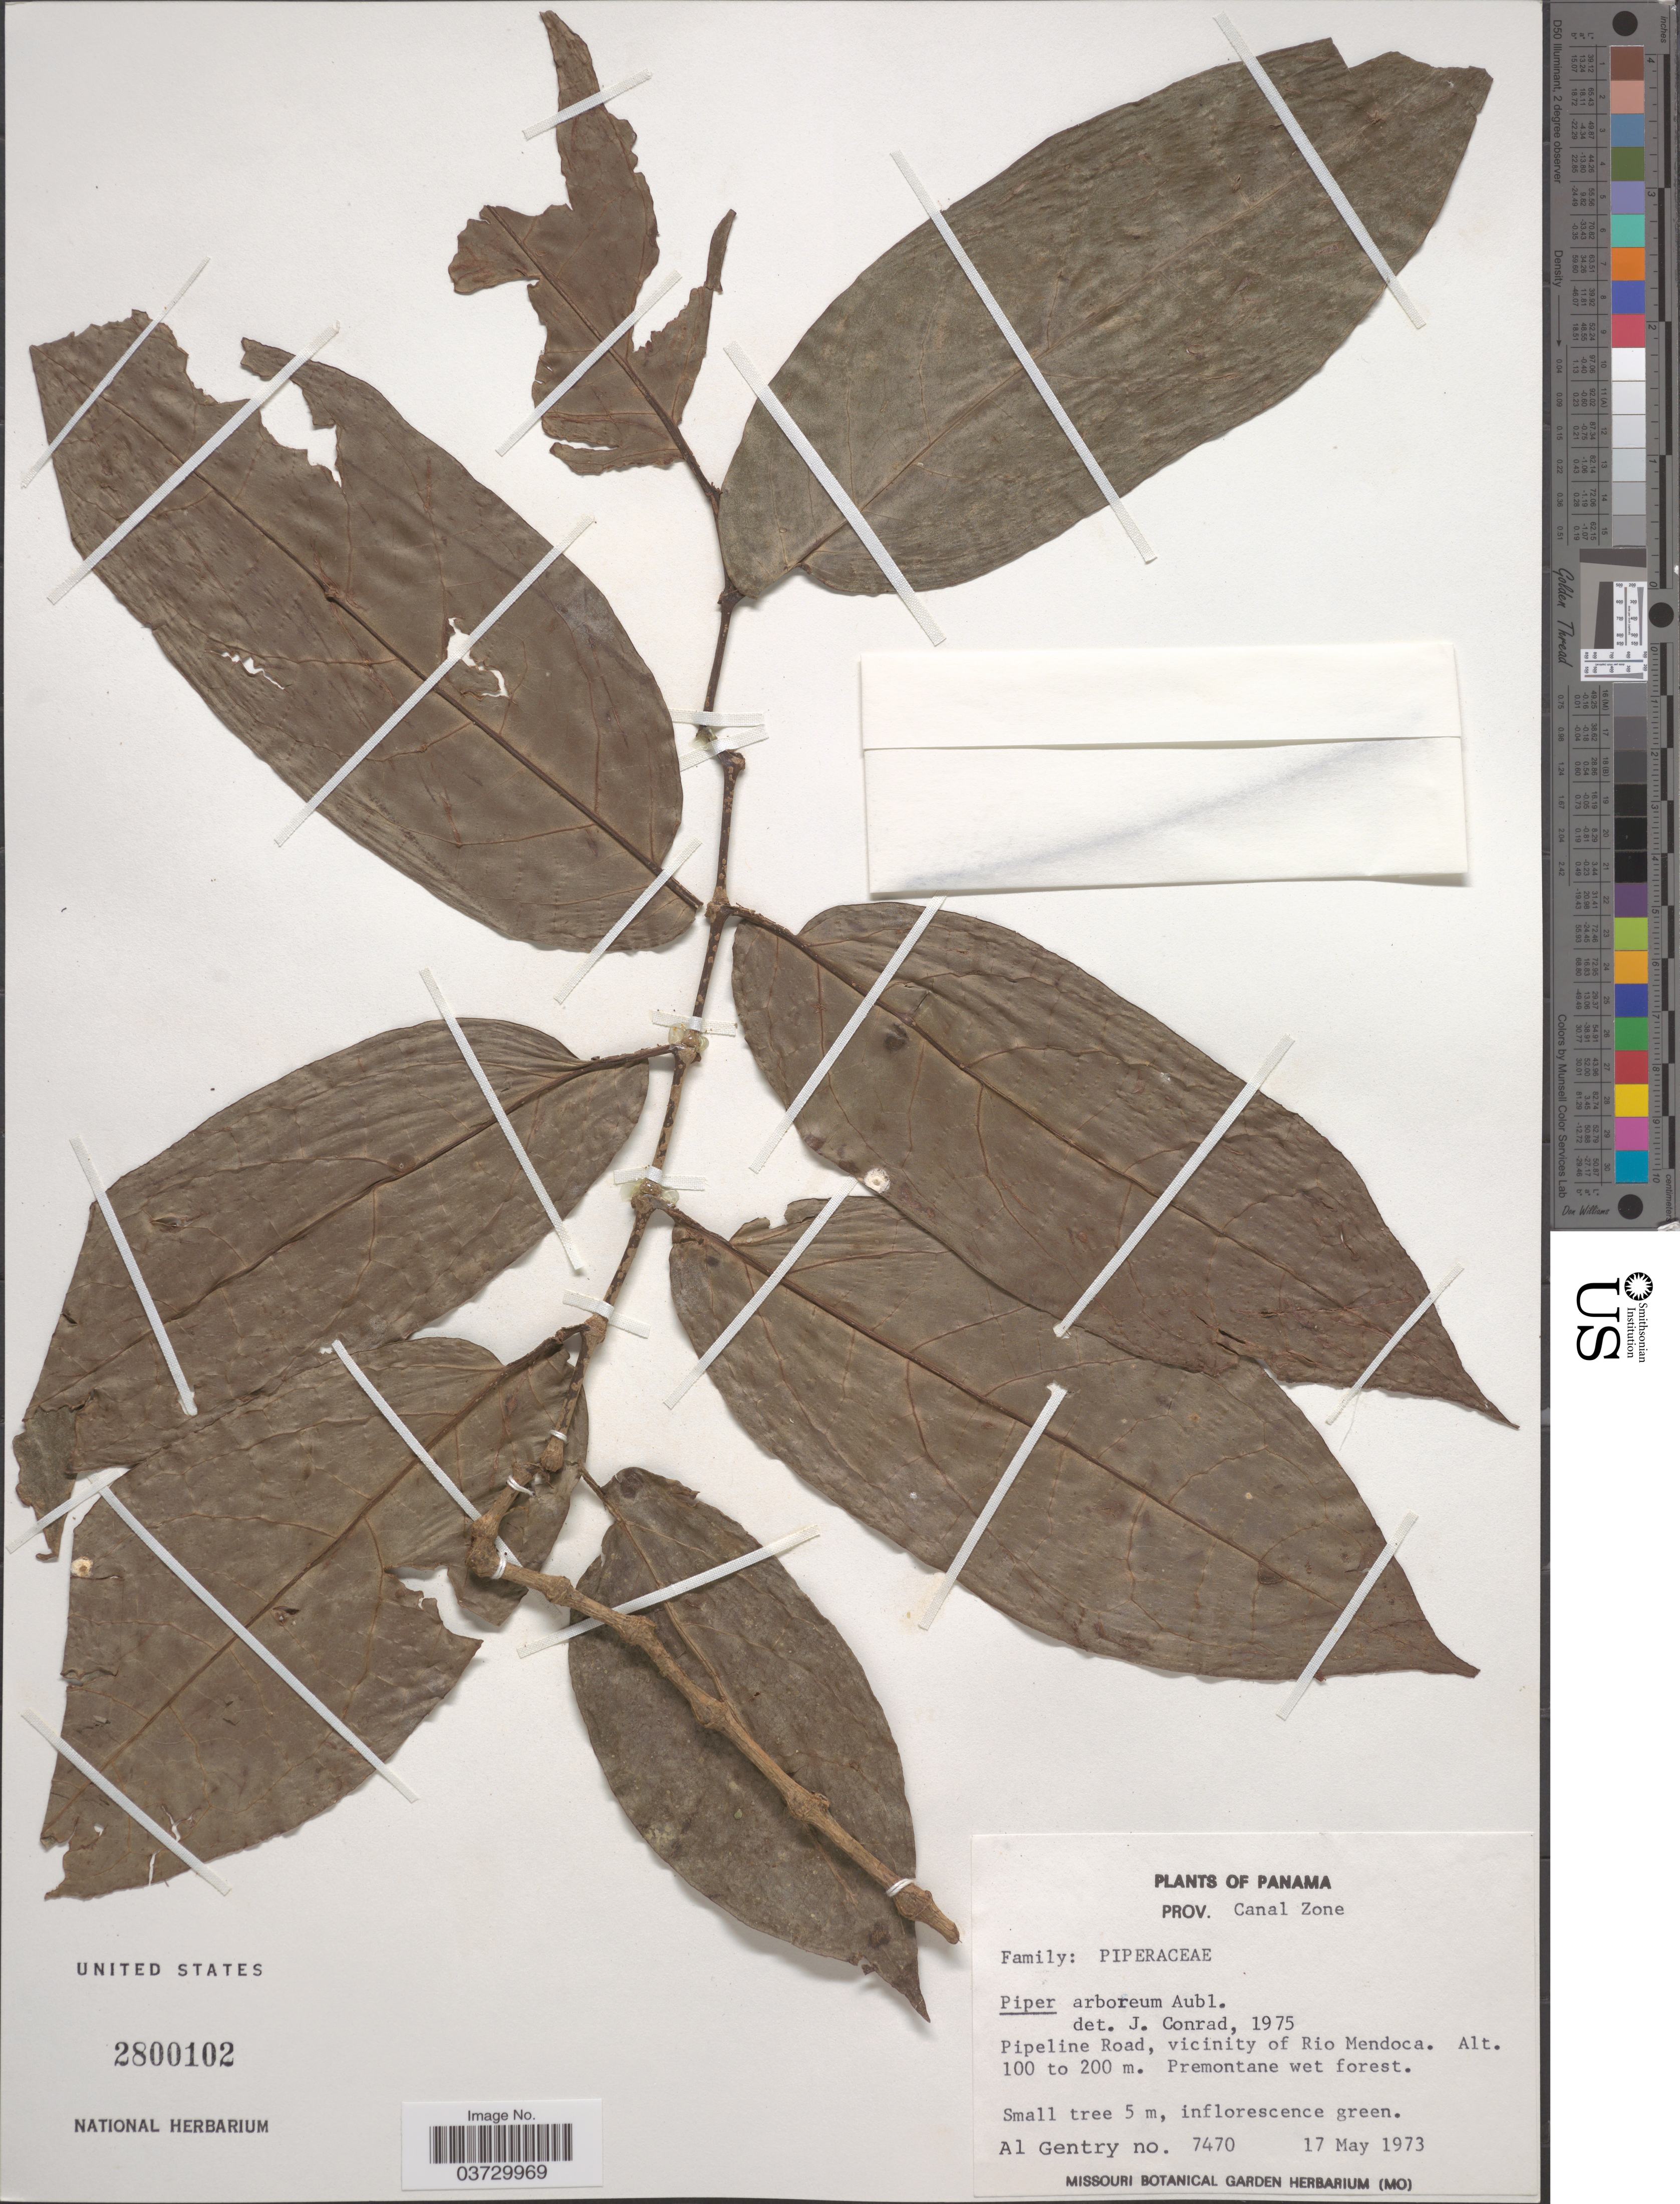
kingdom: Plantae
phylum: Tracheophyta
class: Magnoliopsida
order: Piperales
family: Piperaceae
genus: Piper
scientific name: Piper arboreum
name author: Aubl.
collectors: A. H. Gentry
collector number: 7470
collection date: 1973-05-17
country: Panama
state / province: Colón / Panamá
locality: Prov. Canal Zone. Pipeline Road, vicinity of Rio Mendoca.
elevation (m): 100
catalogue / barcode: US 2800102